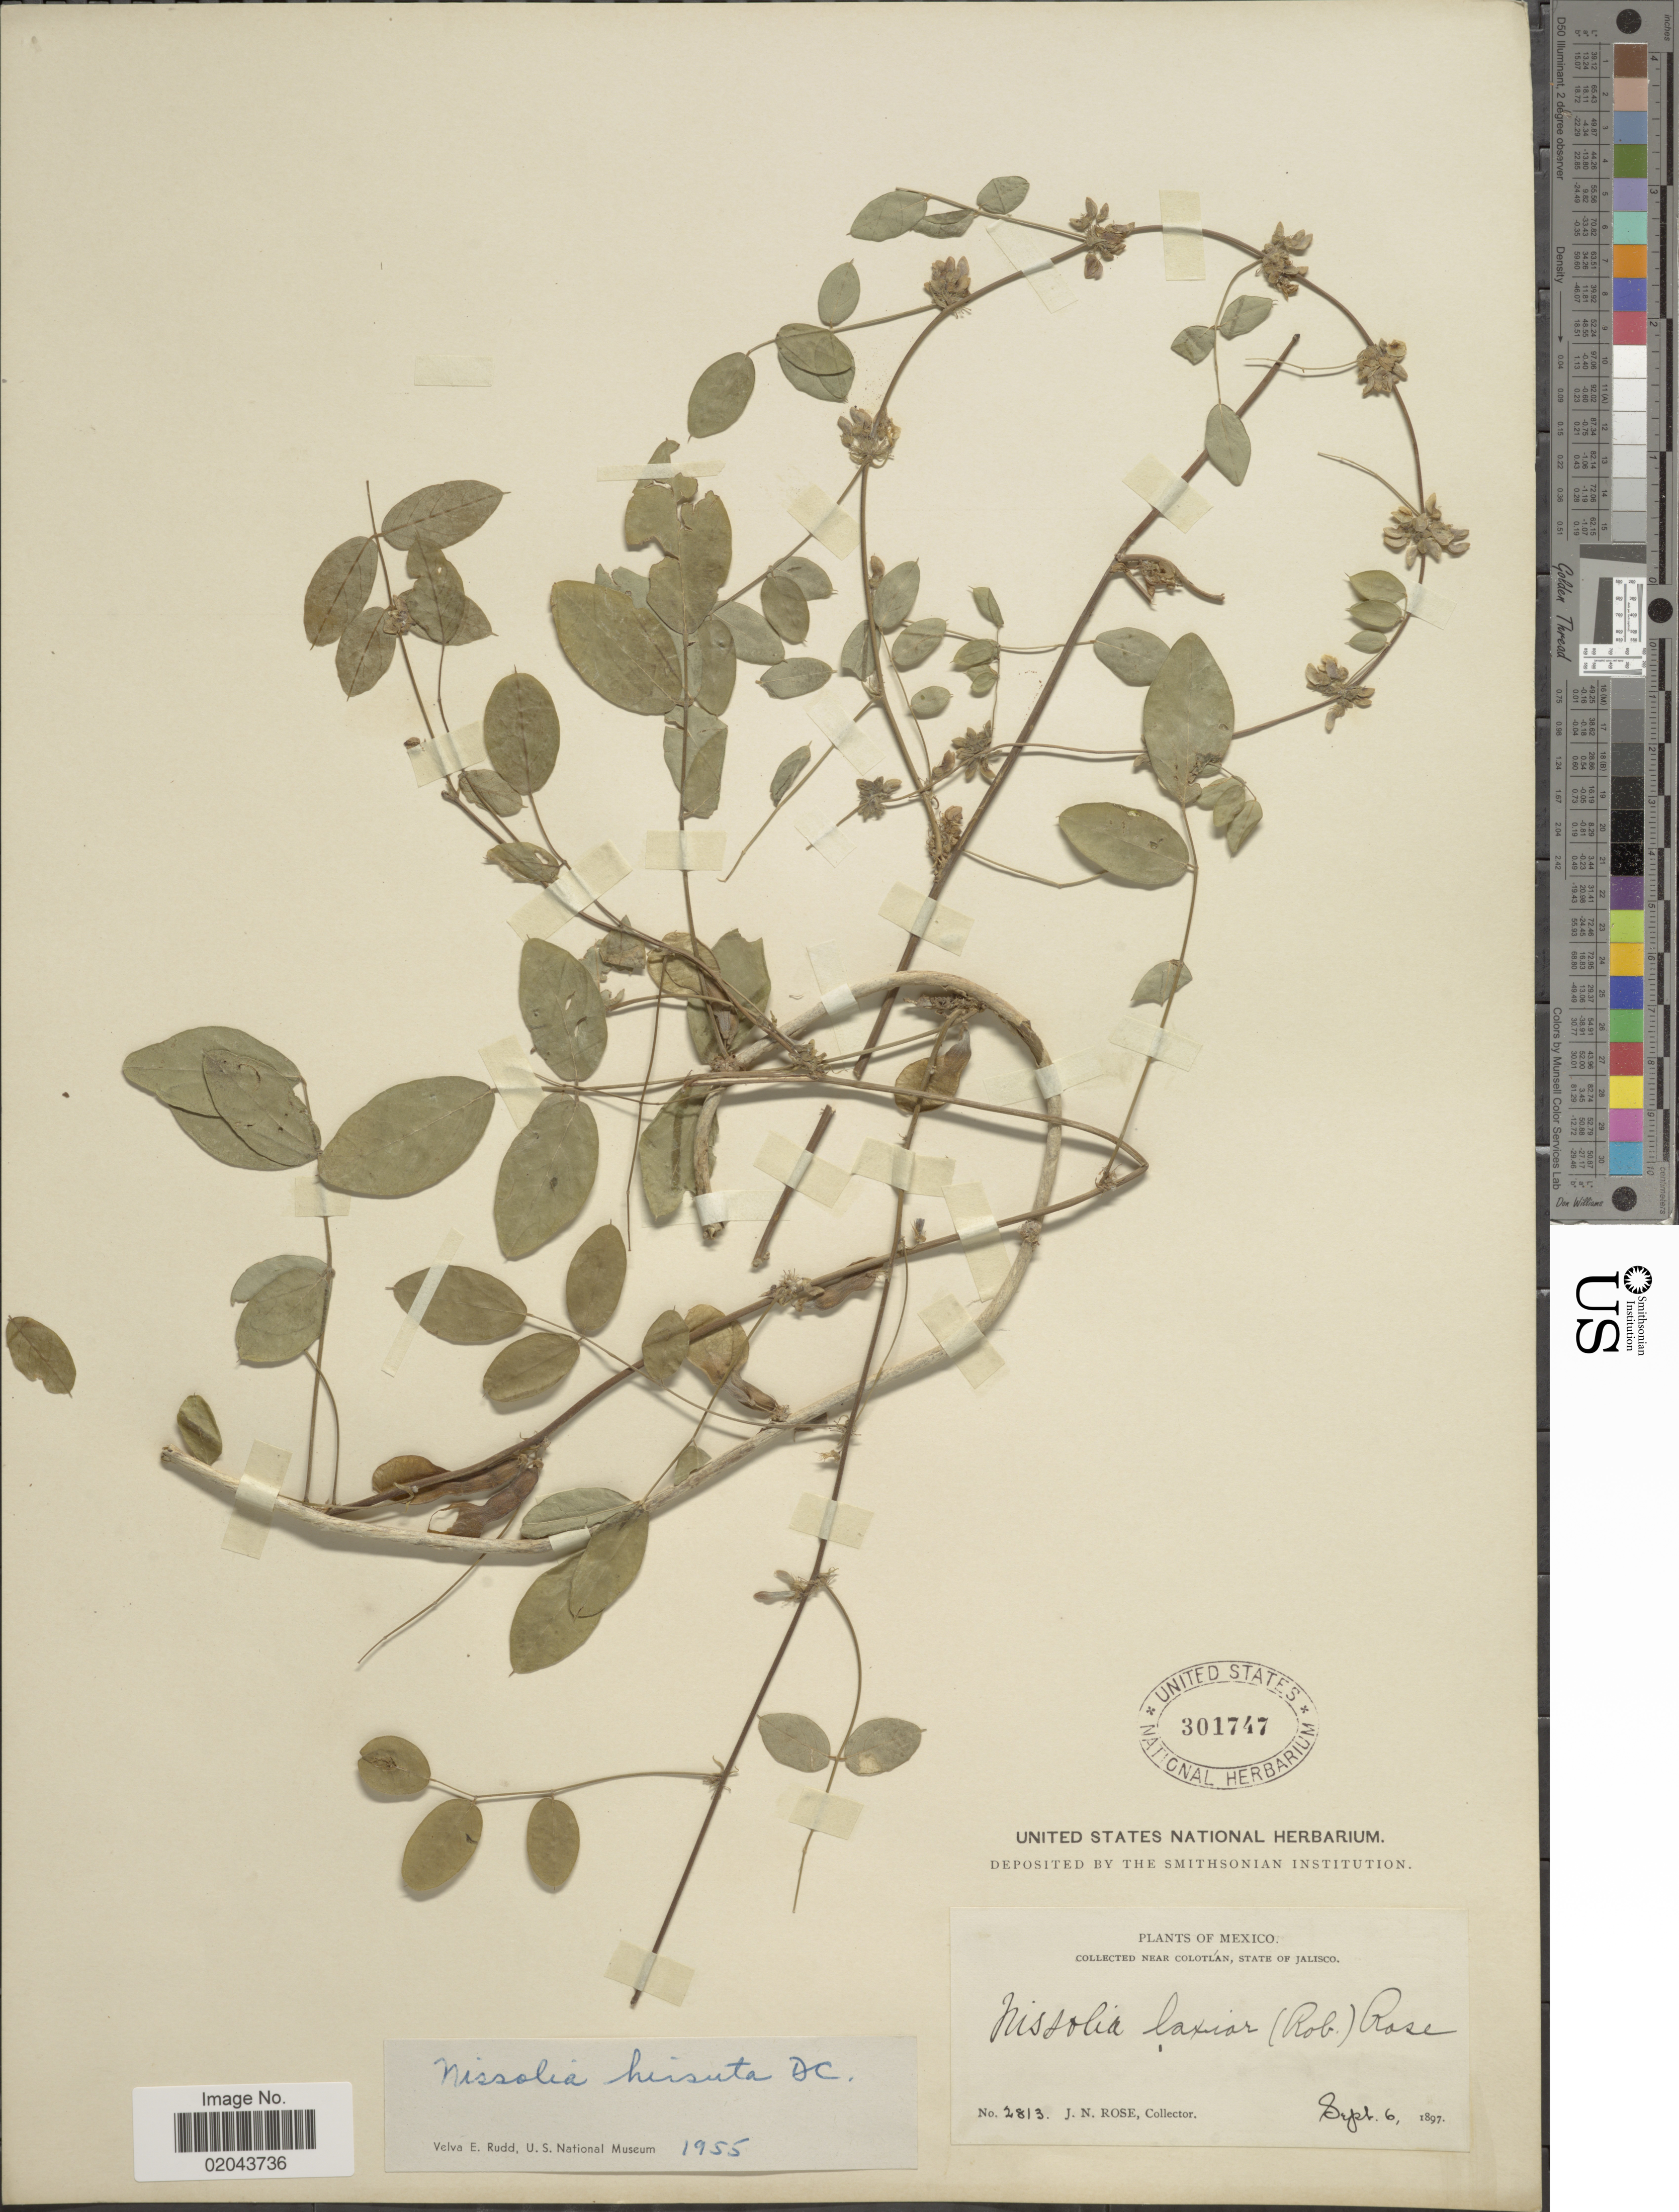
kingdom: Plantae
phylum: Tracheophyta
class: Magnoliopsida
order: Fabales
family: Fabaceae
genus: Nissolia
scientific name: Nissolia microptera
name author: Poir.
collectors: J. N. Rose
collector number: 2813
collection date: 1897-09-06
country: Mexico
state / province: Jalisco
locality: Near Colotlan.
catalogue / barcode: US 301747